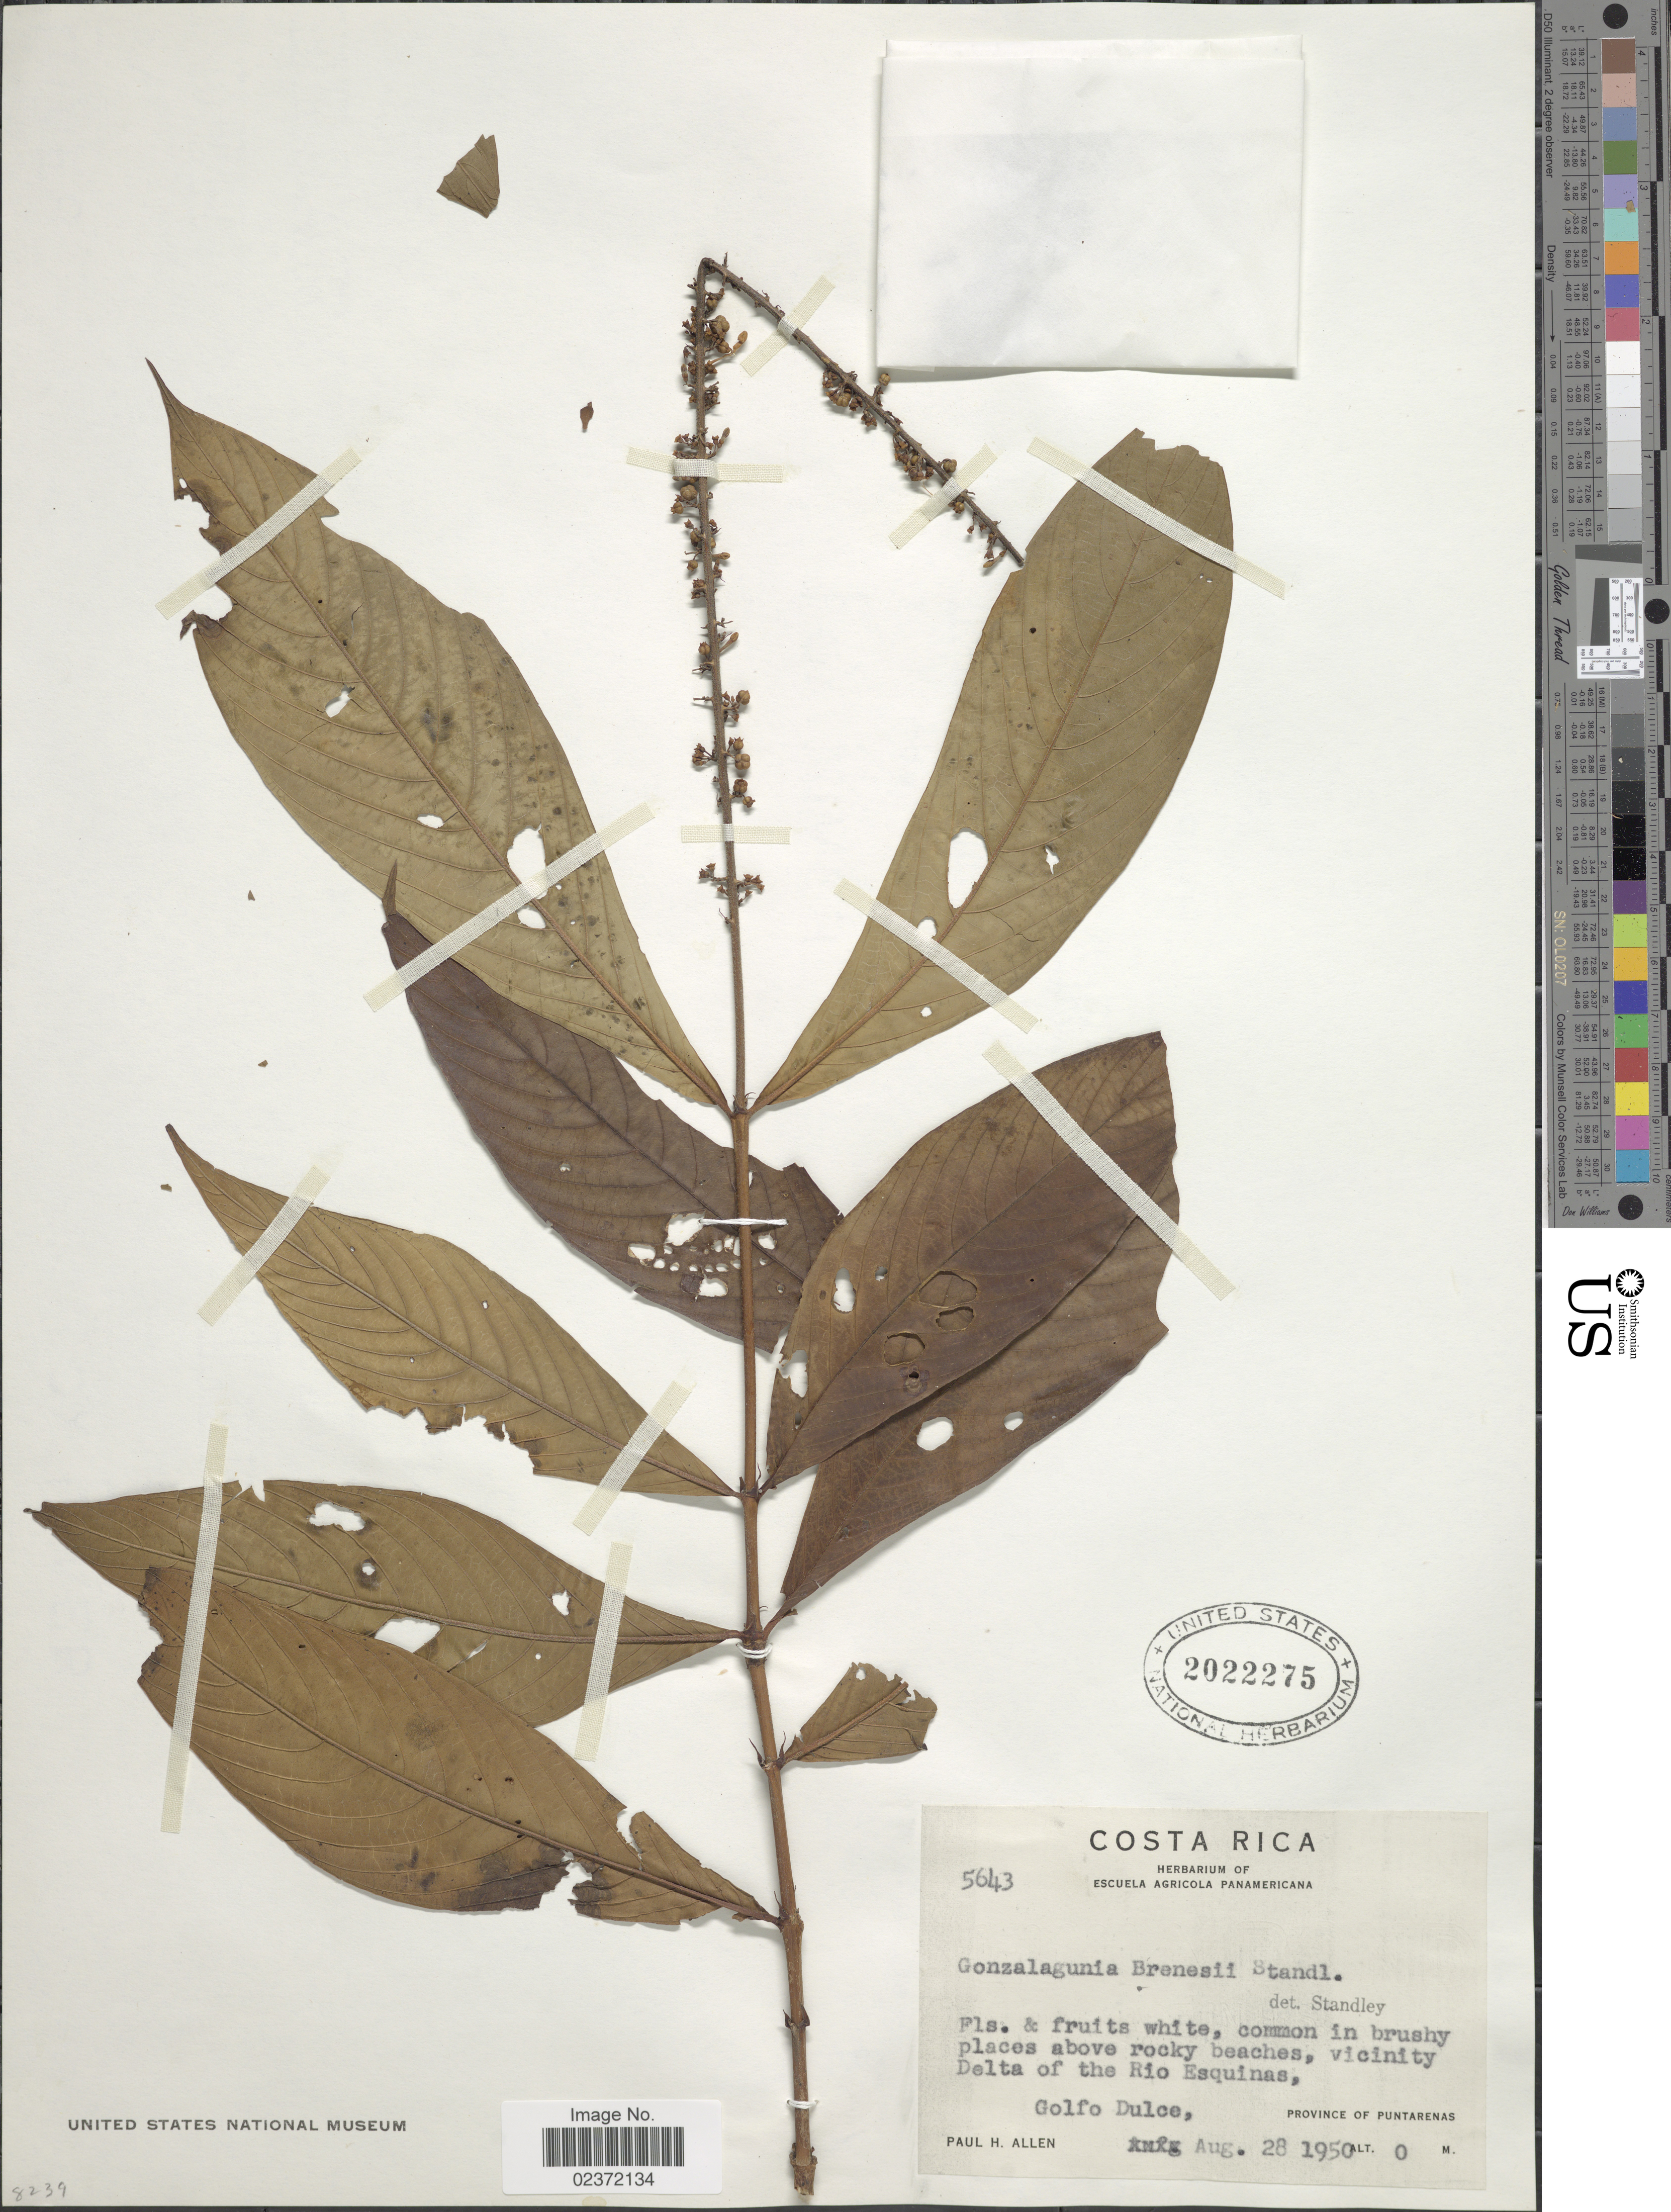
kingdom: Plantae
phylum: Tracheophyta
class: Magnoliopsida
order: Gentianales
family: Rubiaceae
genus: Gonzalagunia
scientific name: Gonzalagunia brenesii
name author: Standl.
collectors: P. H. Allen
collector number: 5643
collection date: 1950-08-28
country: Costa Rica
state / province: Puntarenas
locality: Vicinity Delta of Rio Esquinas, Golfo Dulce, Province of Puntarenas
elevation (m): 0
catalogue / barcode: US 2022275